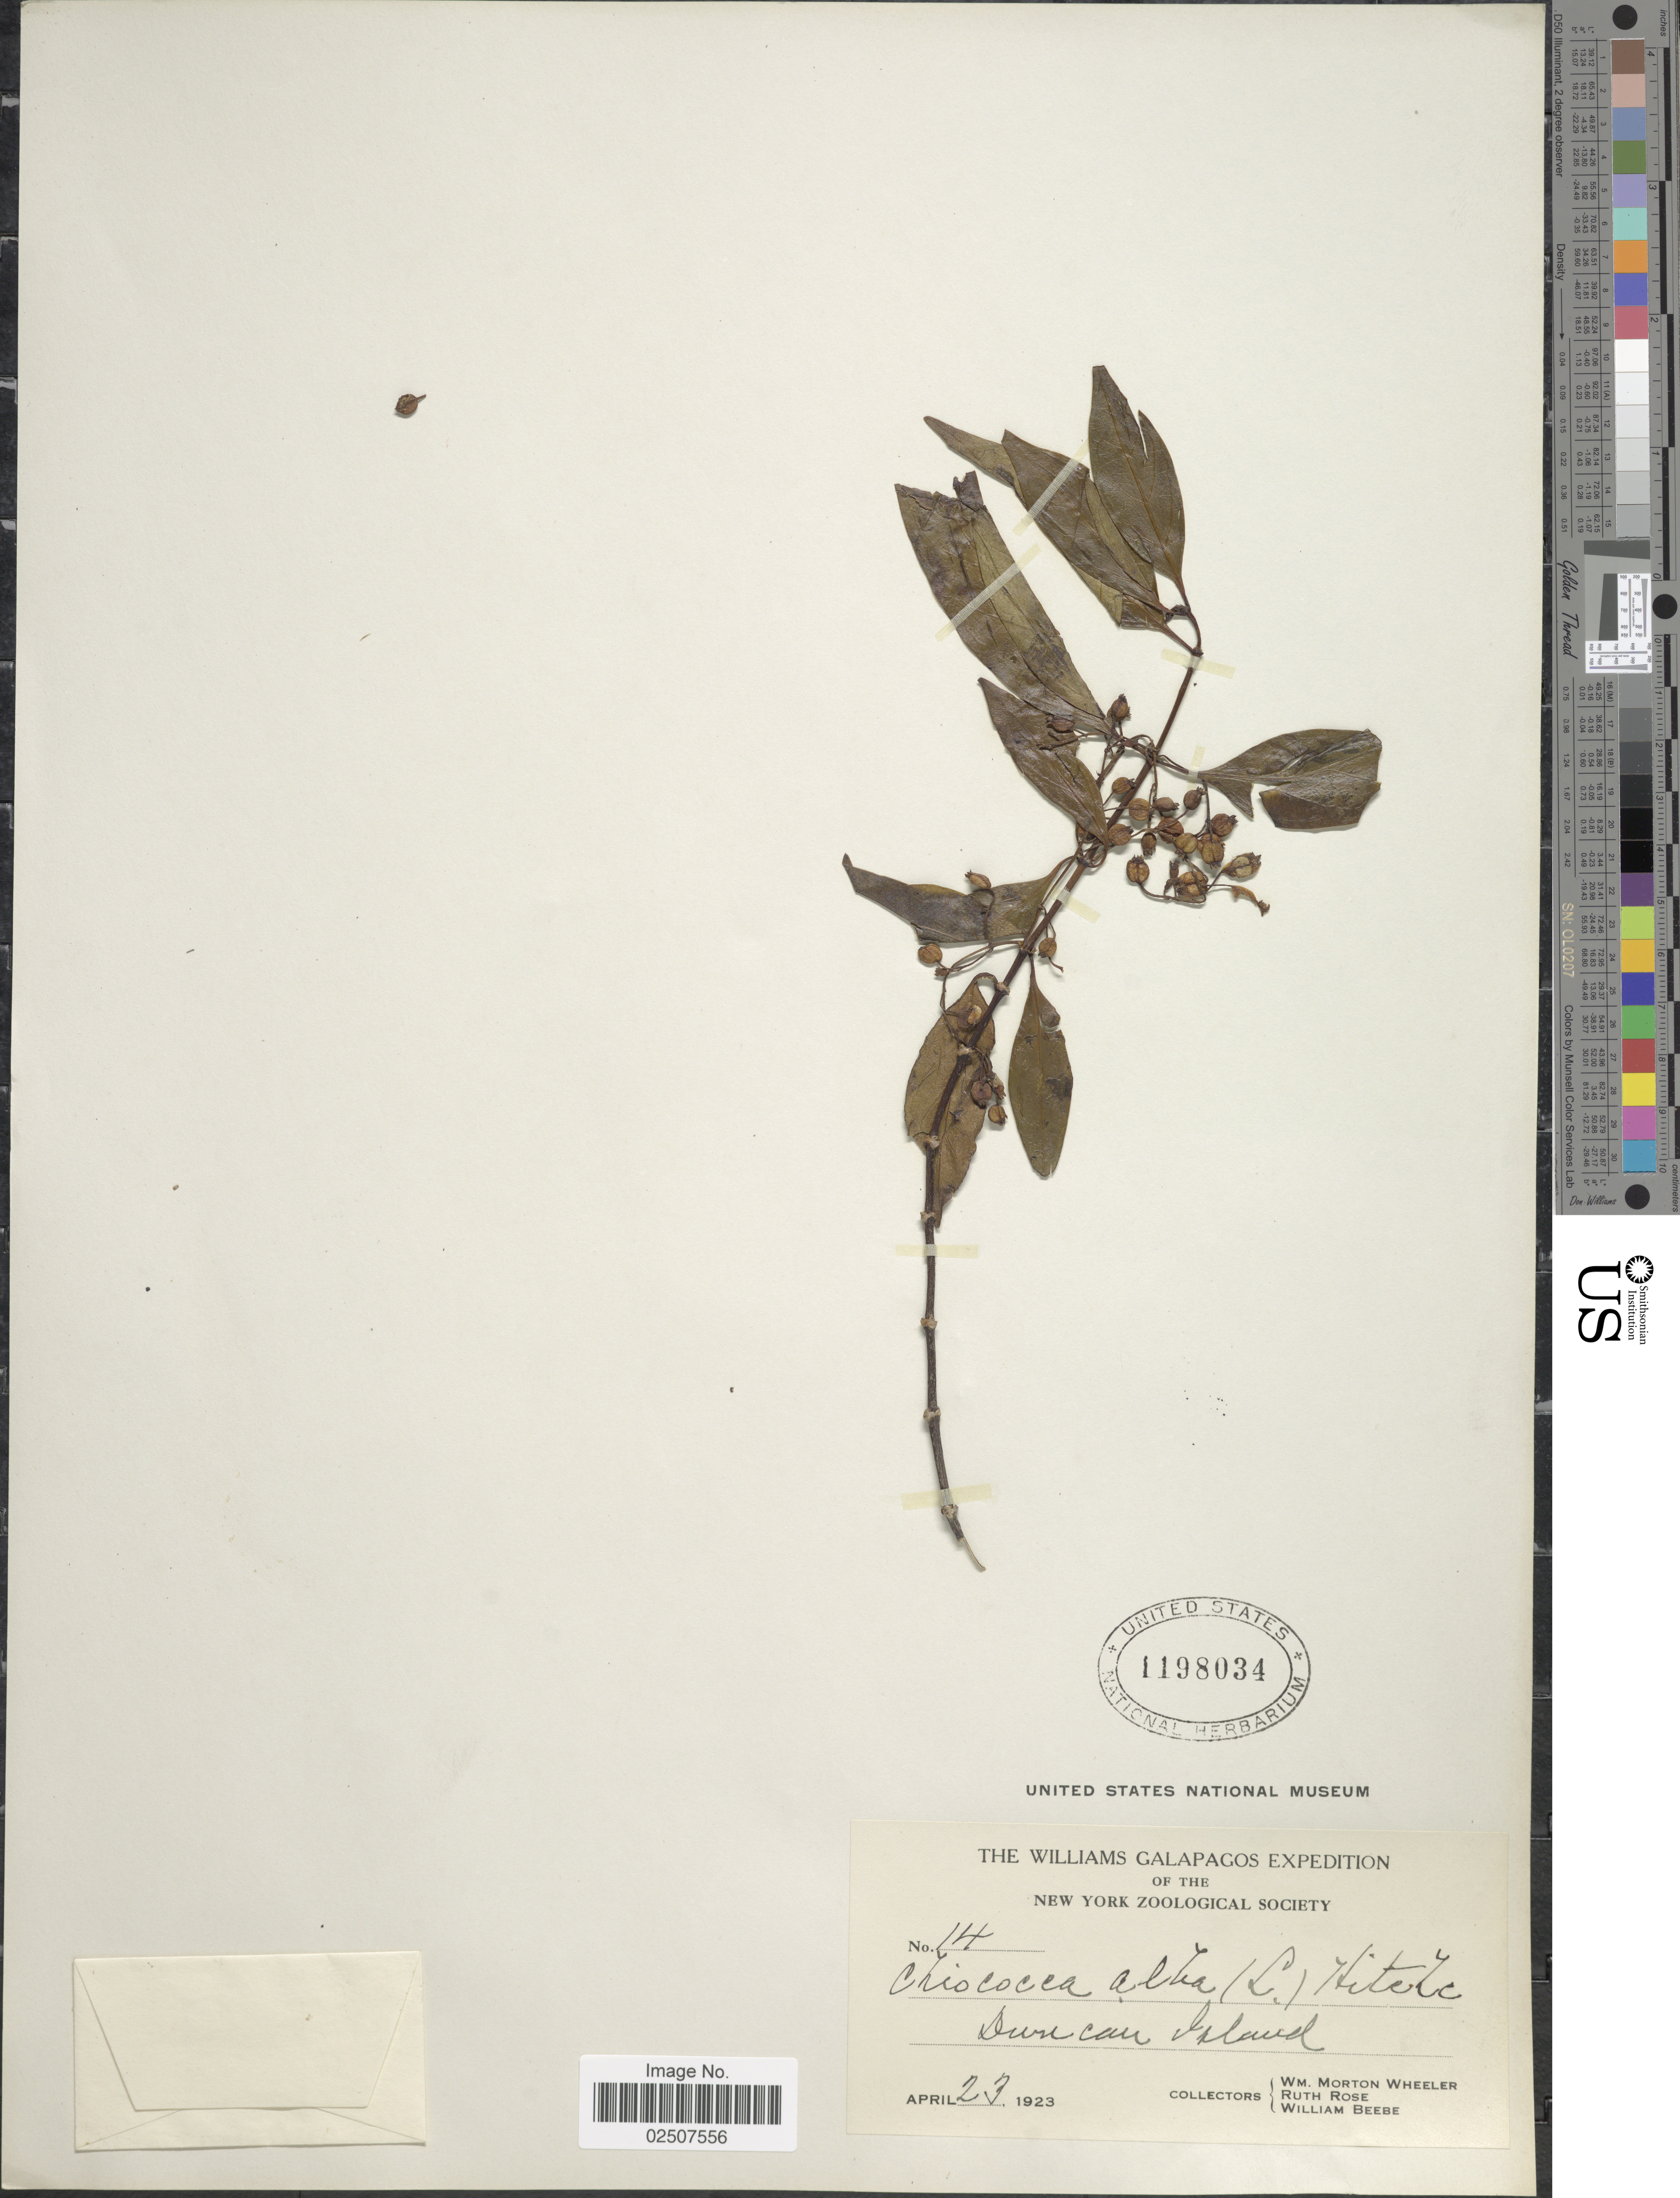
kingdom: Plantae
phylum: Tracheophyta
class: Magnoliopsida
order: Gentianales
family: Rubiaceae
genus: Chiococca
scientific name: Chiococca alba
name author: (L.) Hitchc.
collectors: W. Wheeler, R. Rose & W. Beebe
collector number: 14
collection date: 1923-04-23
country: Ecuador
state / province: Colón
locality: Galapagos Expedition. Duncan Island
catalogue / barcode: US 1198034